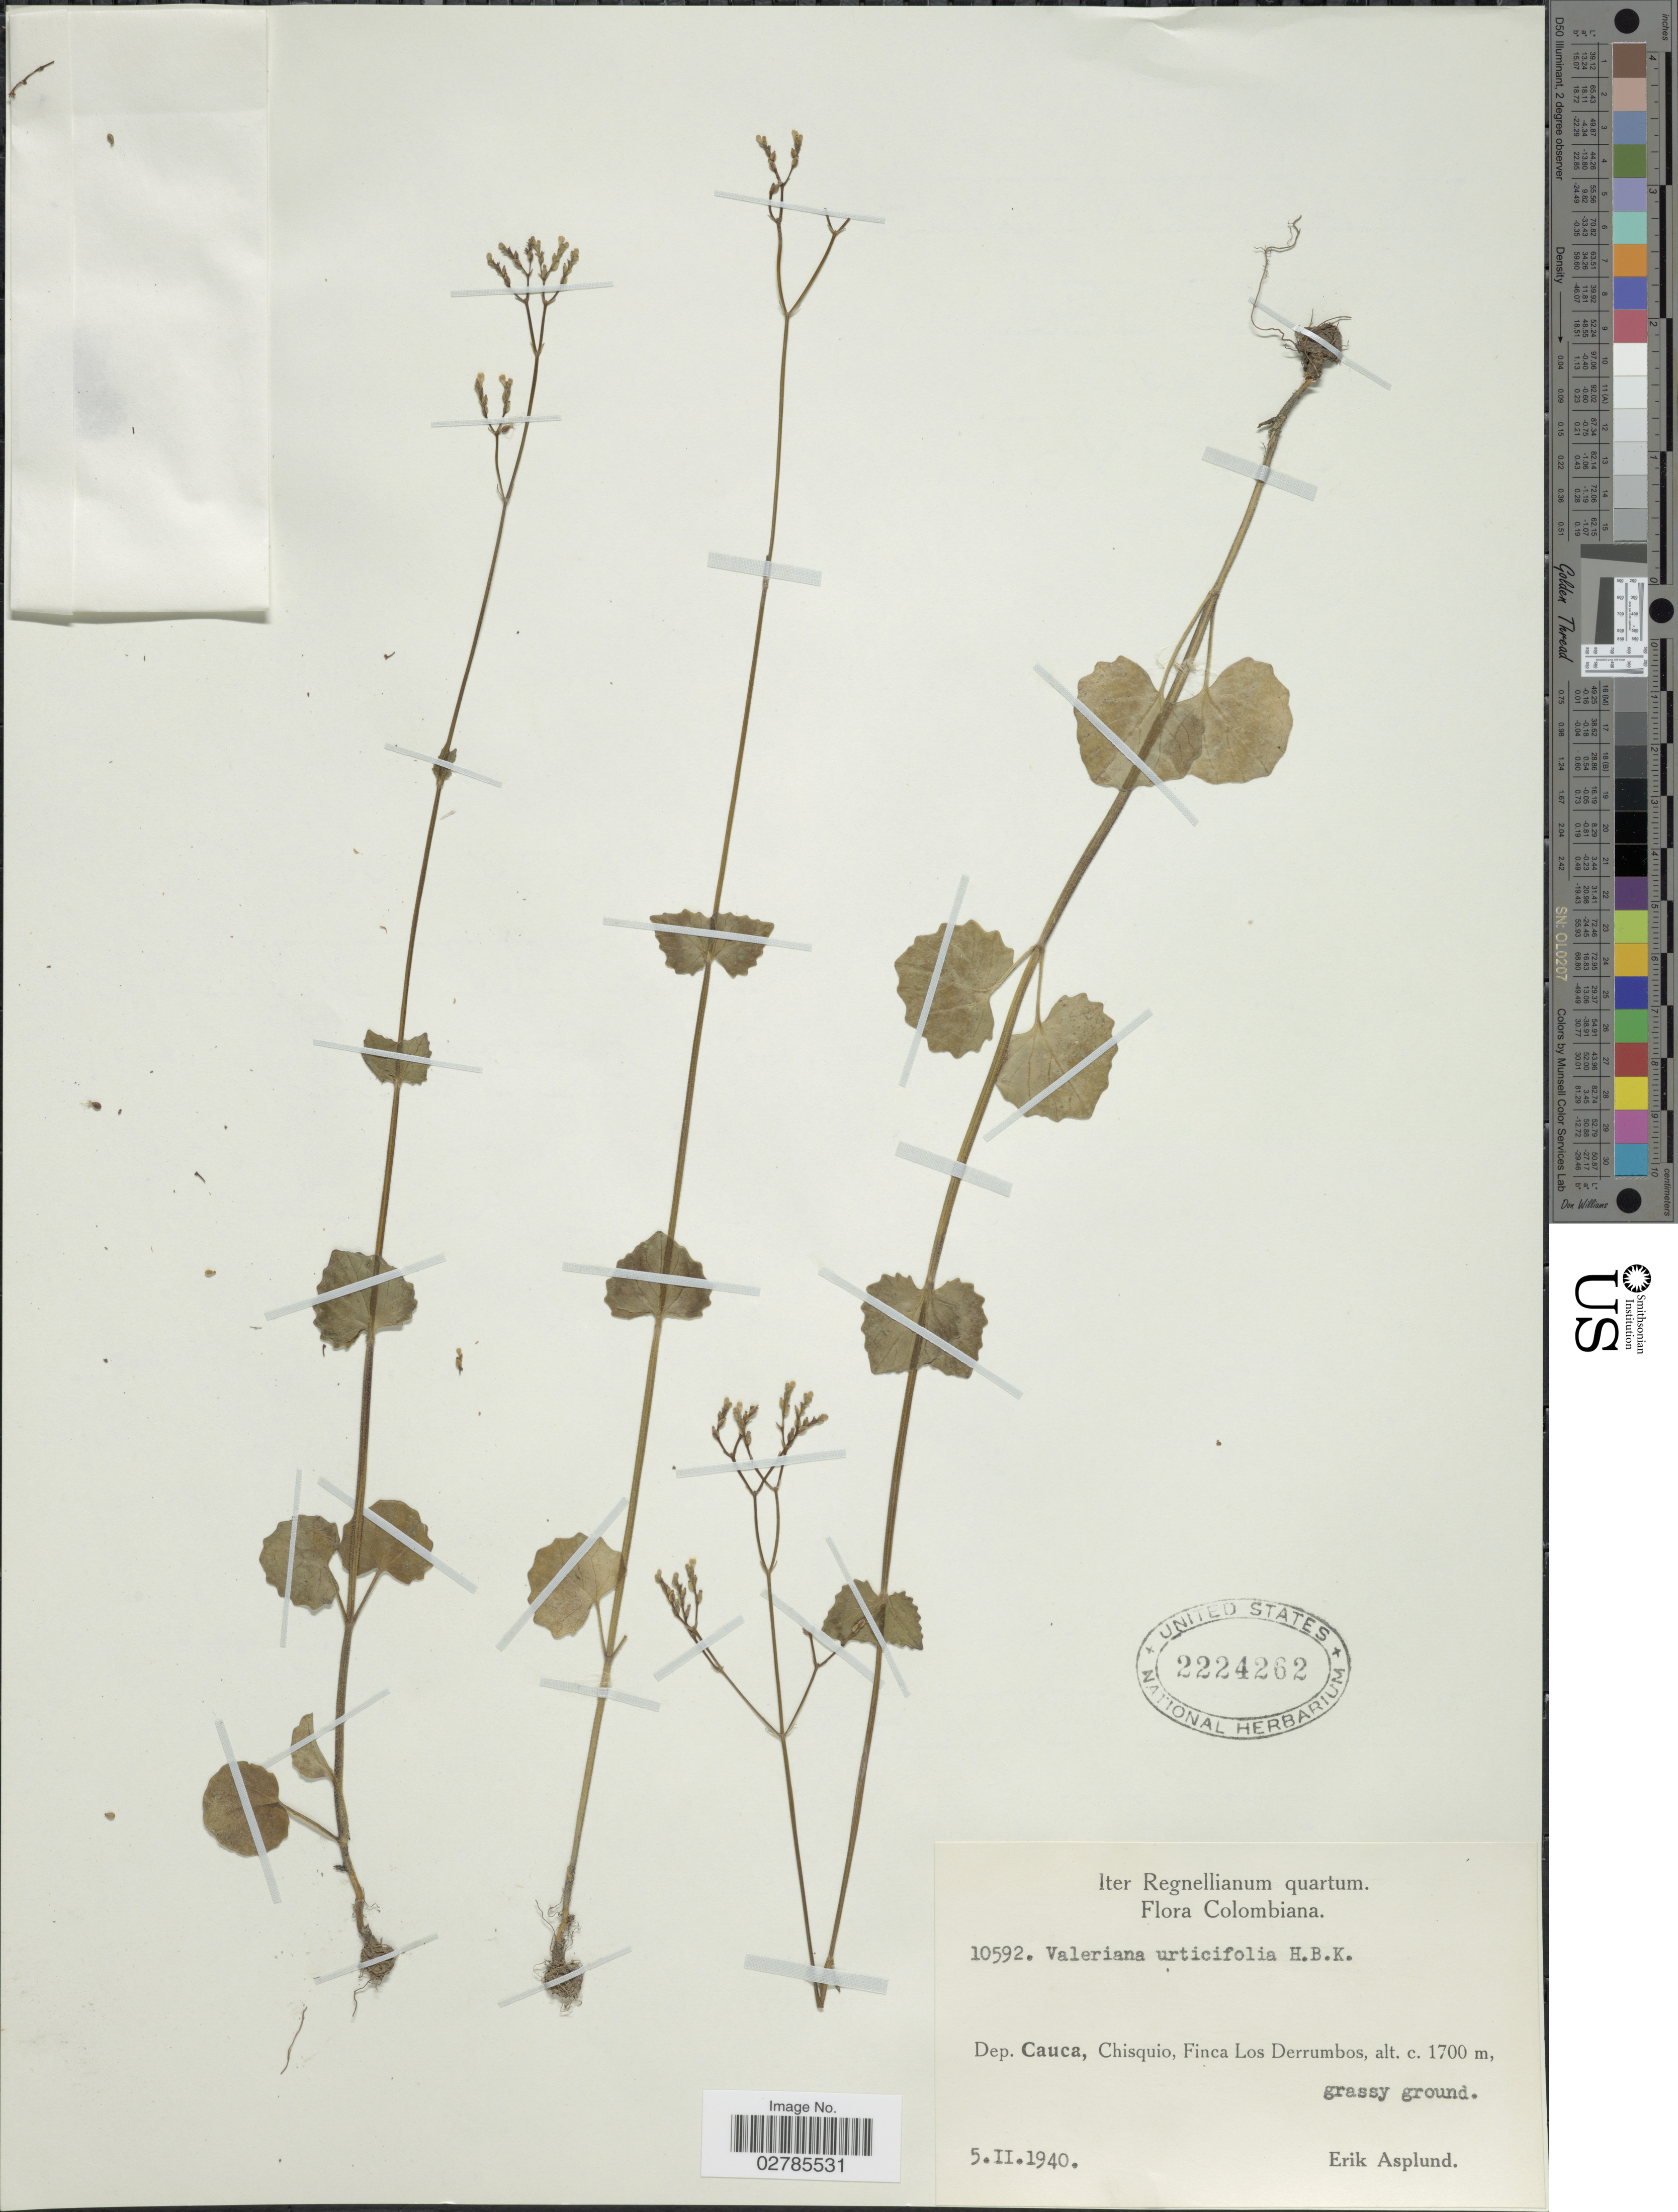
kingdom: Plantae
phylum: Tracheophyta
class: Magnoliopsida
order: Dipsacales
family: Caprifoliaceae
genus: Valeriana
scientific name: Valeriana urticaefolia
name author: Kunth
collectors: E. Asplund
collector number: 10592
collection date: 1940-02-05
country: Colombia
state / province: Cauca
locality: Dep. Cauca, Chisquio, Finca Los Derrumbos.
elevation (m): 1700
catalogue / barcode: US 2224262